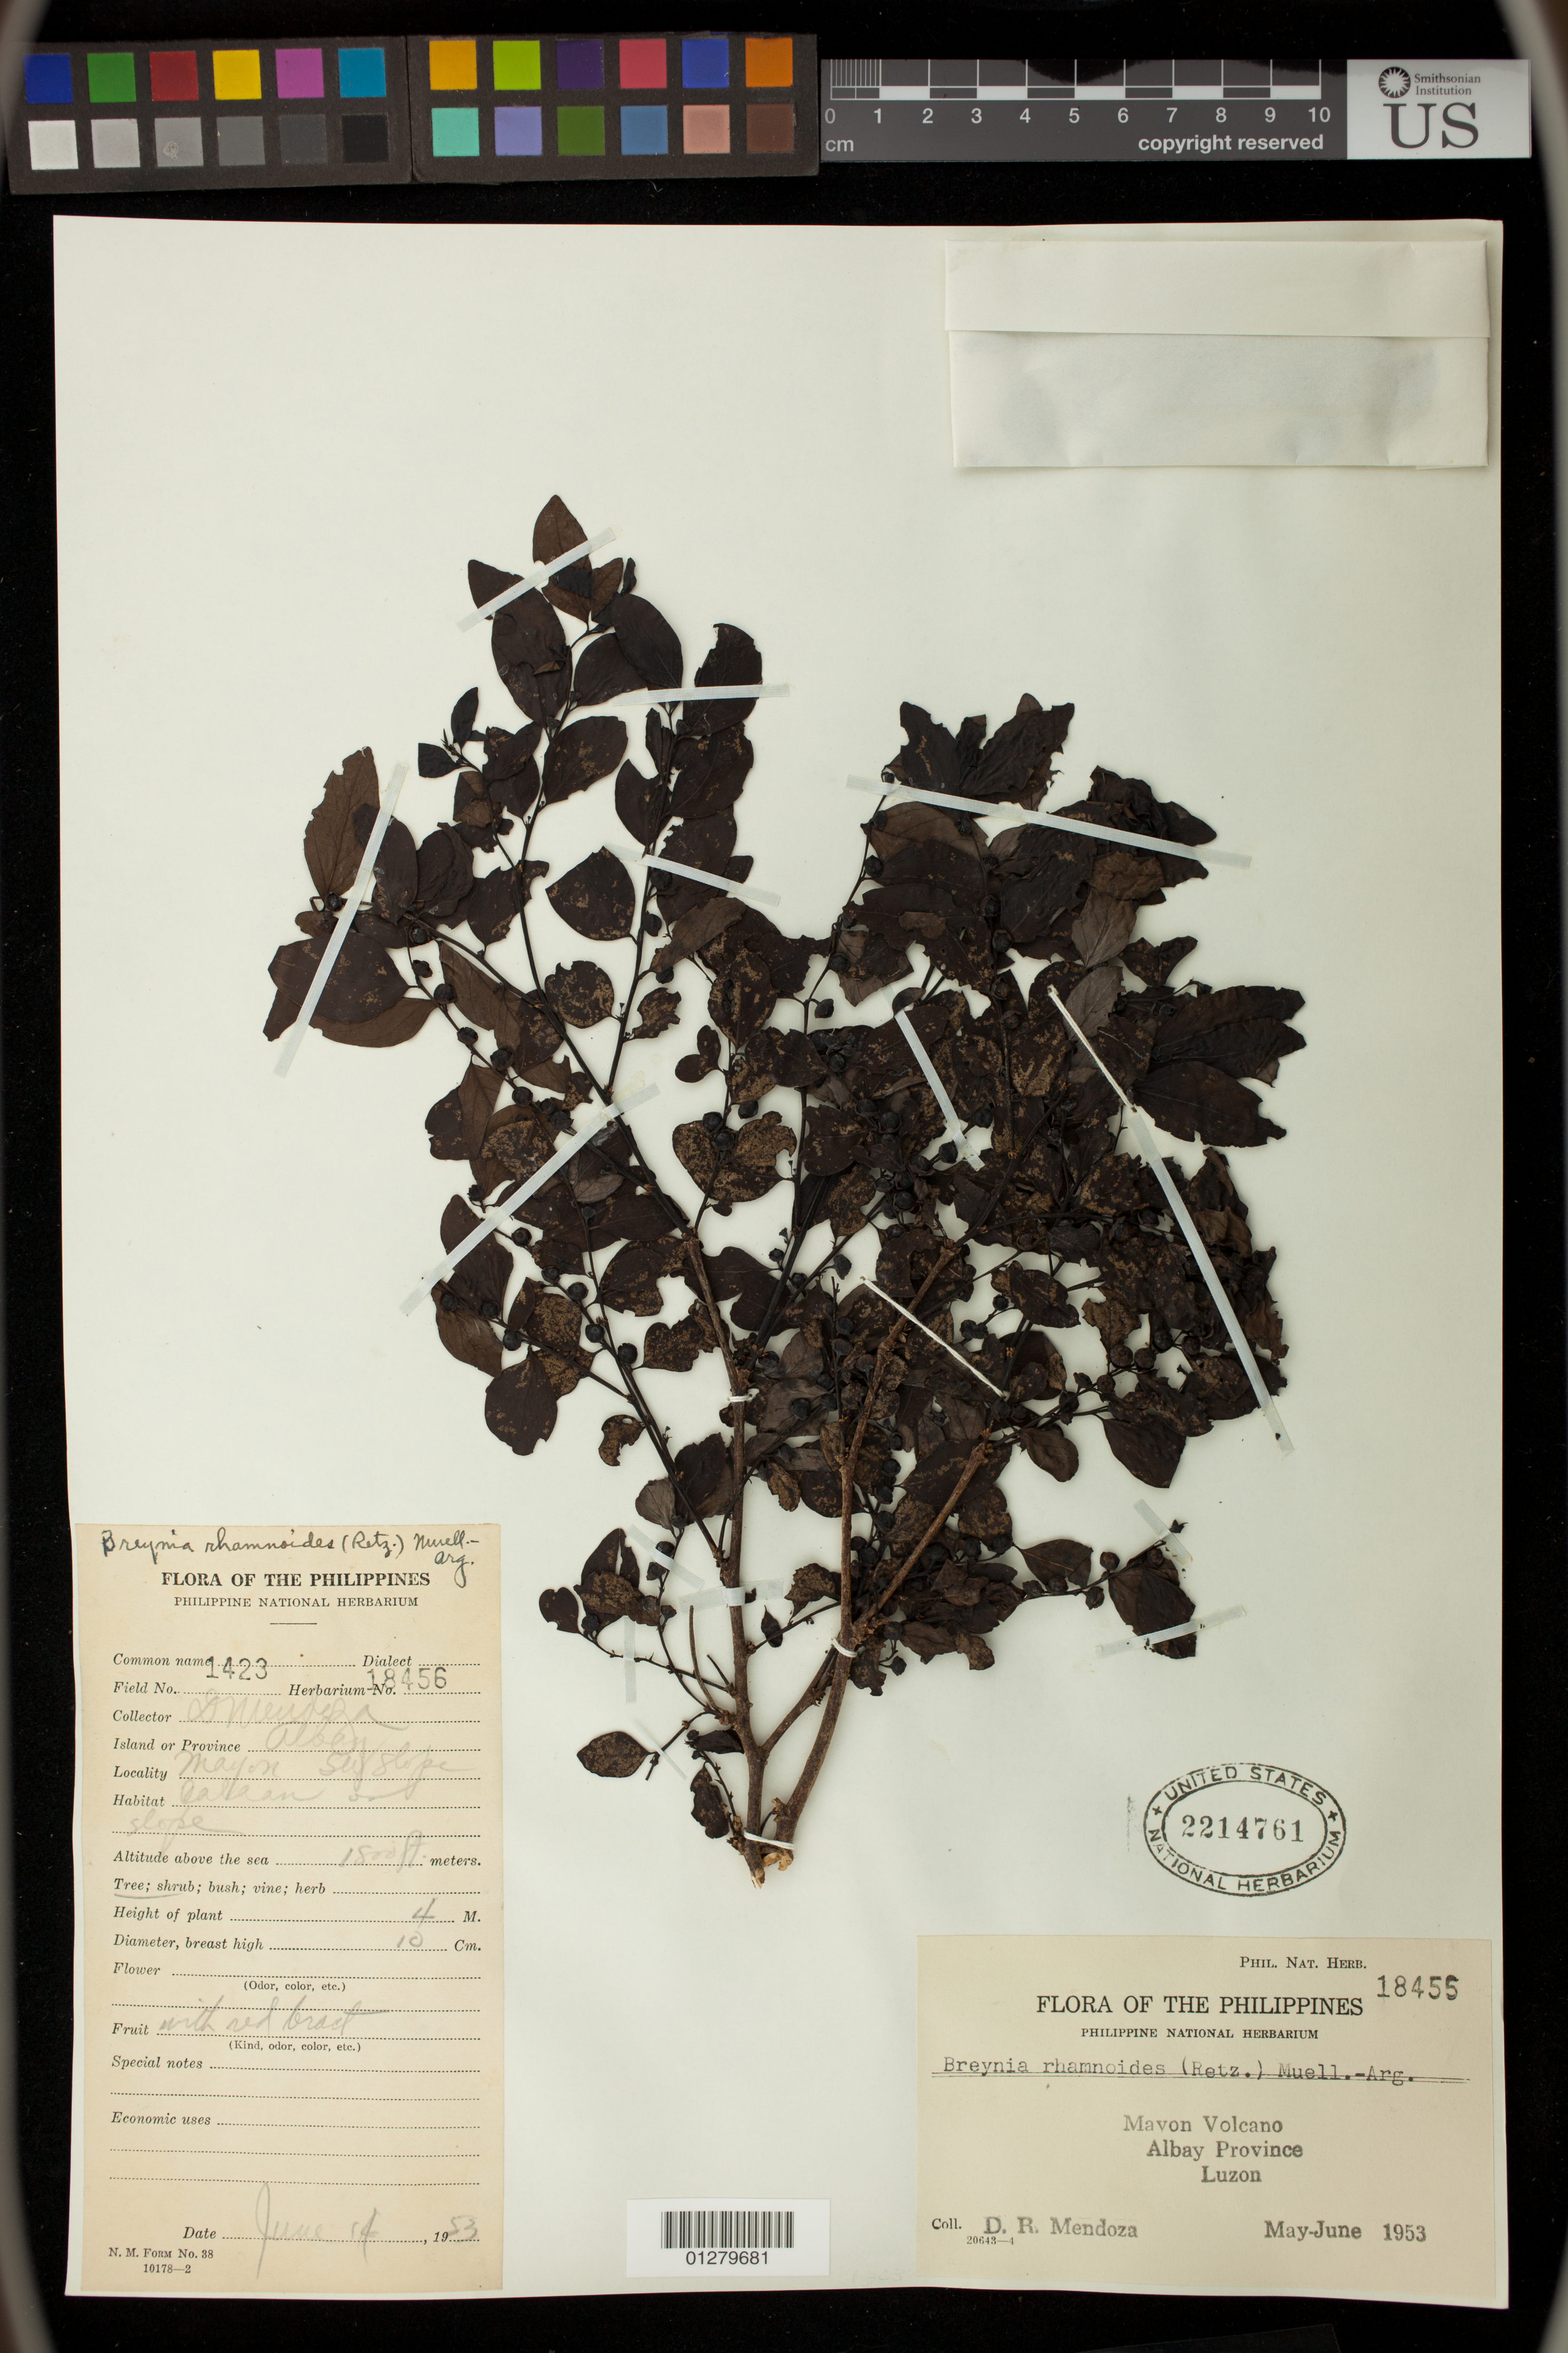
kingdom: Plantae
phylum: Tracheophyta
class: Magnoliopsida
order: Malpighiales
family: Phyllanthaceae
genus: Breynia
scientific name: Breynia vitis-idaea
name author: (Burm. f.) C.E.C. Fisch.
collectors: D. Mendoza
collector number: Phil. Nat. Herb. 18455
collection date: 1953-05/1953-06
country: Philippines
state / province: Bicol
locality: Mayon Volcano, Albay Province, Luzon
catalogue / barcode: US 2214761